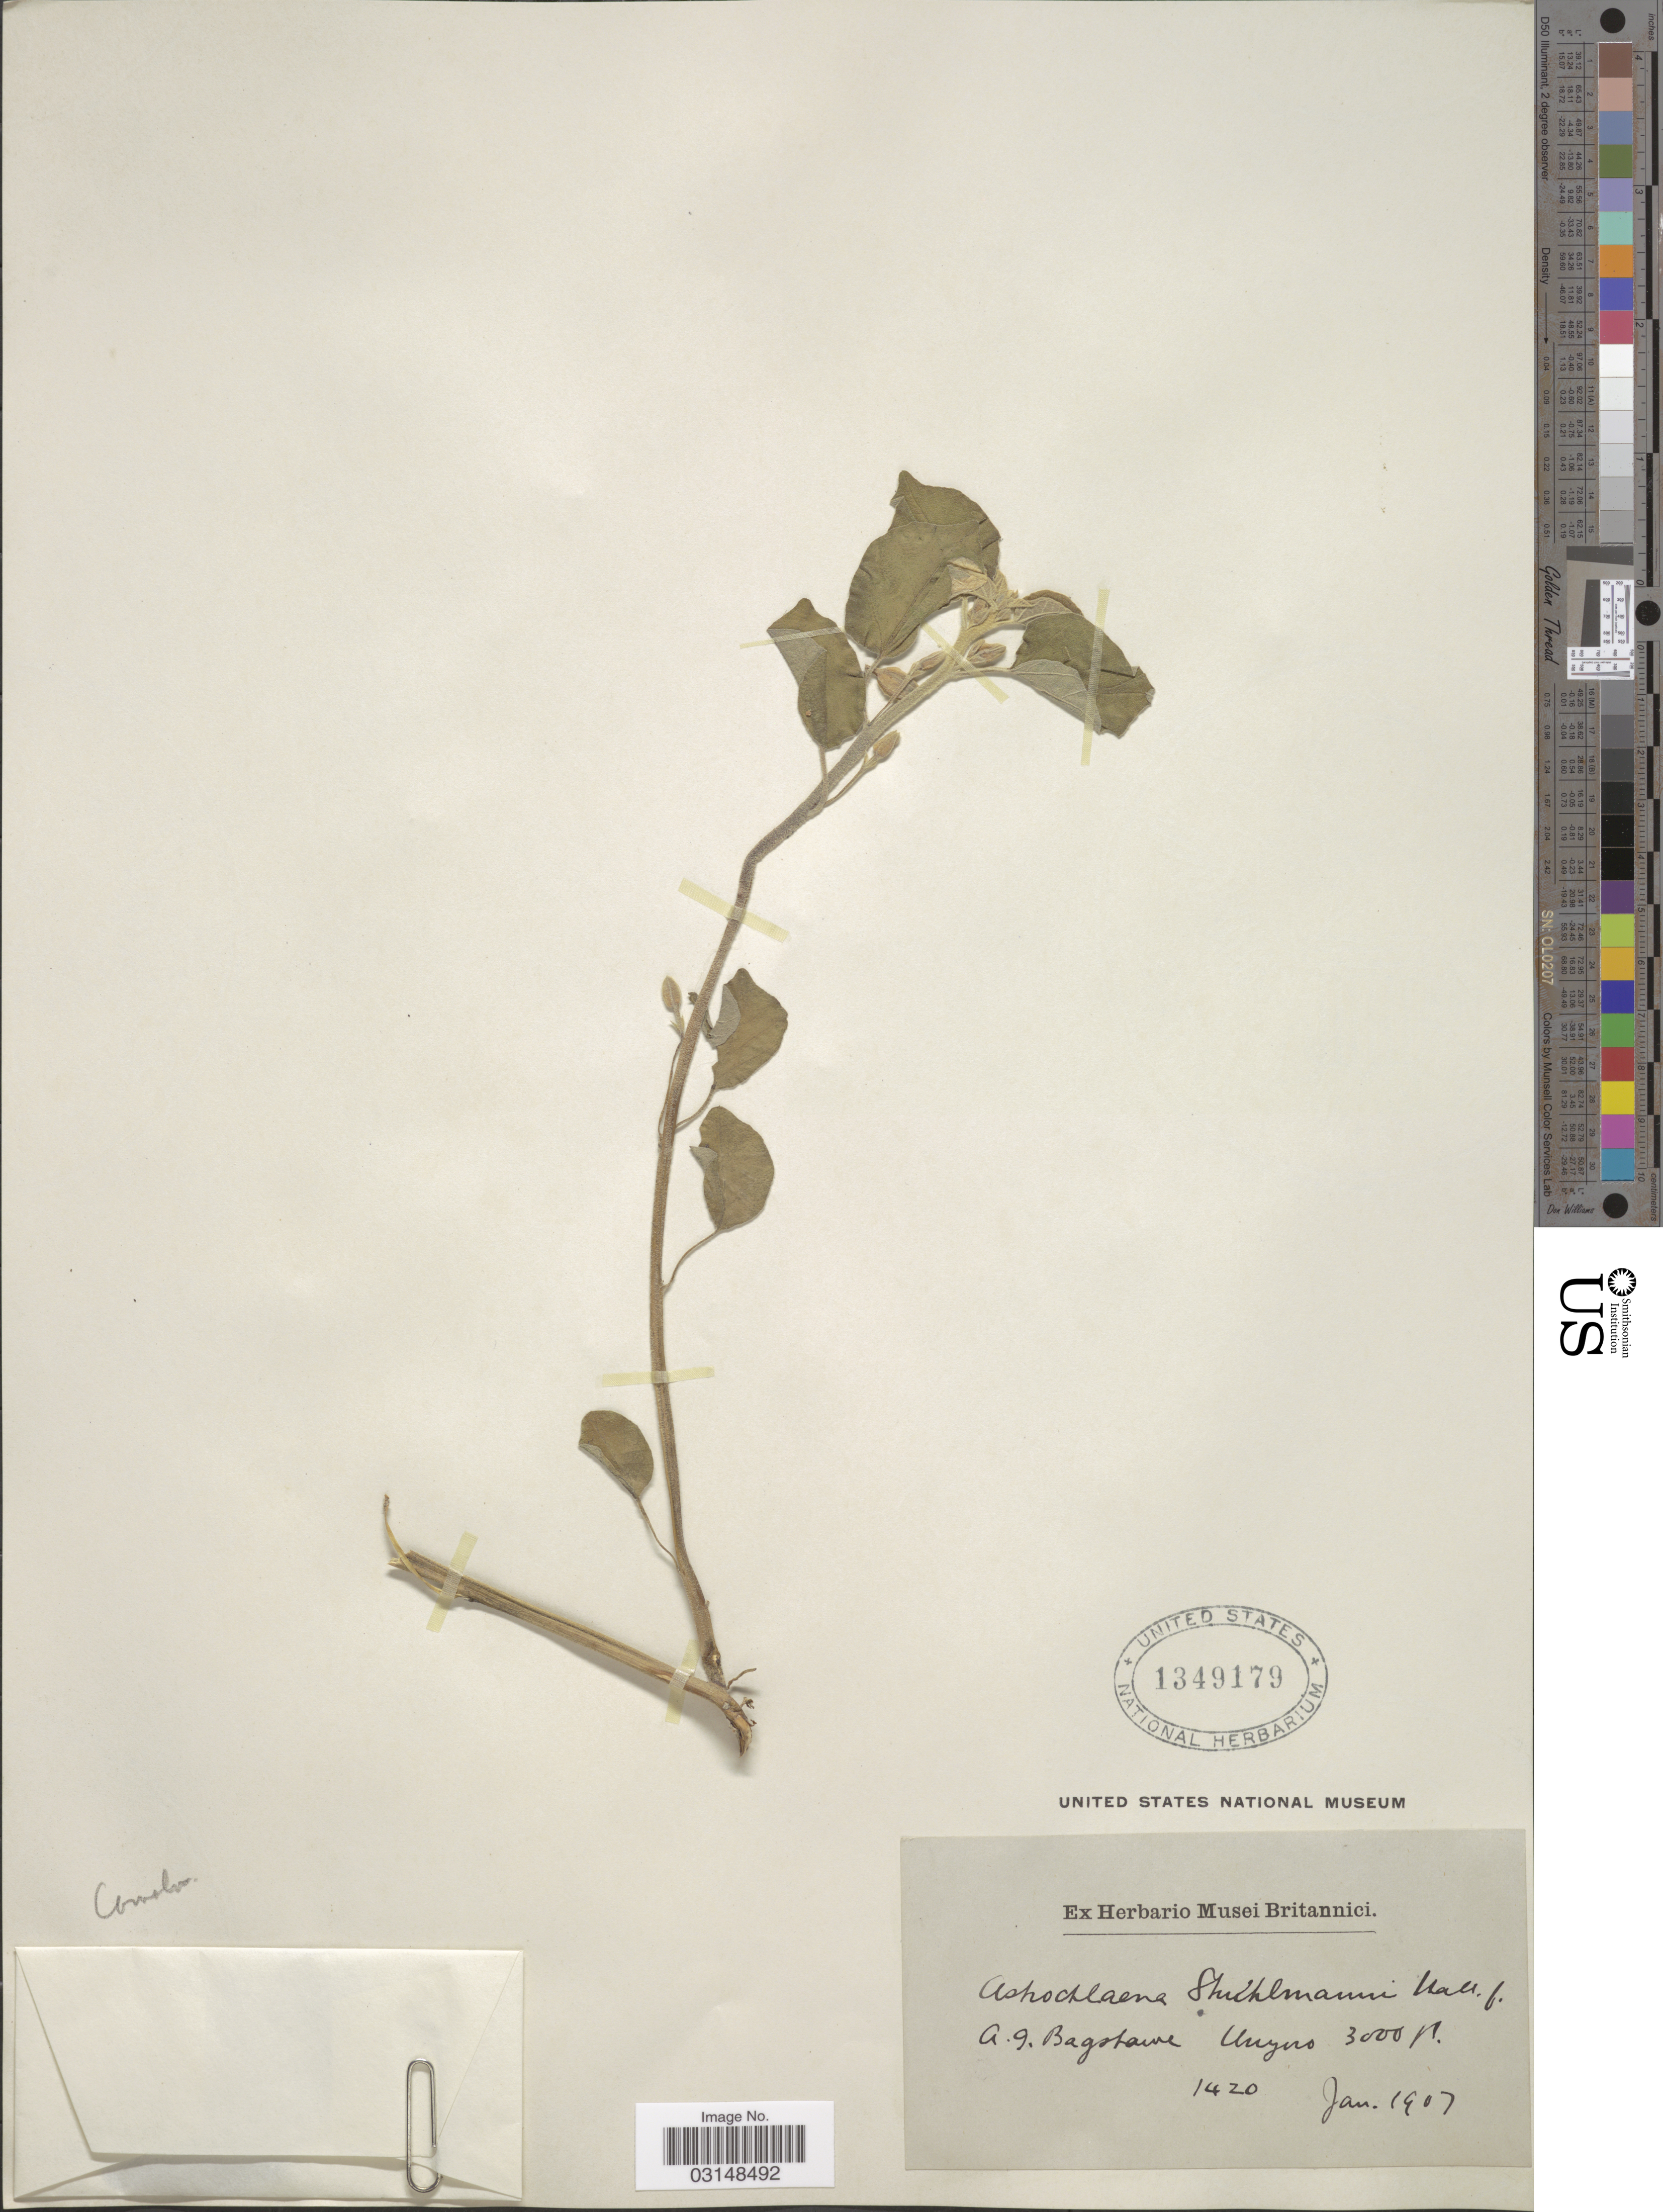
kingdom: Plantae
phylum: Tracheophyta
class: Magnoliopsida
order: Solanales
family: Convolvulaceae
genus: Astripomoea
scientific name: Astripomoea malvacea var. malvacea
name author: (Klotzsch) A. Meeuse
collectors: A. Bagshawe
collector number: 1420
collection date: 1907-01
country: Uganda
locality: Unyoro.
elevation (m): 914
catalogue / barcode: US 1349179